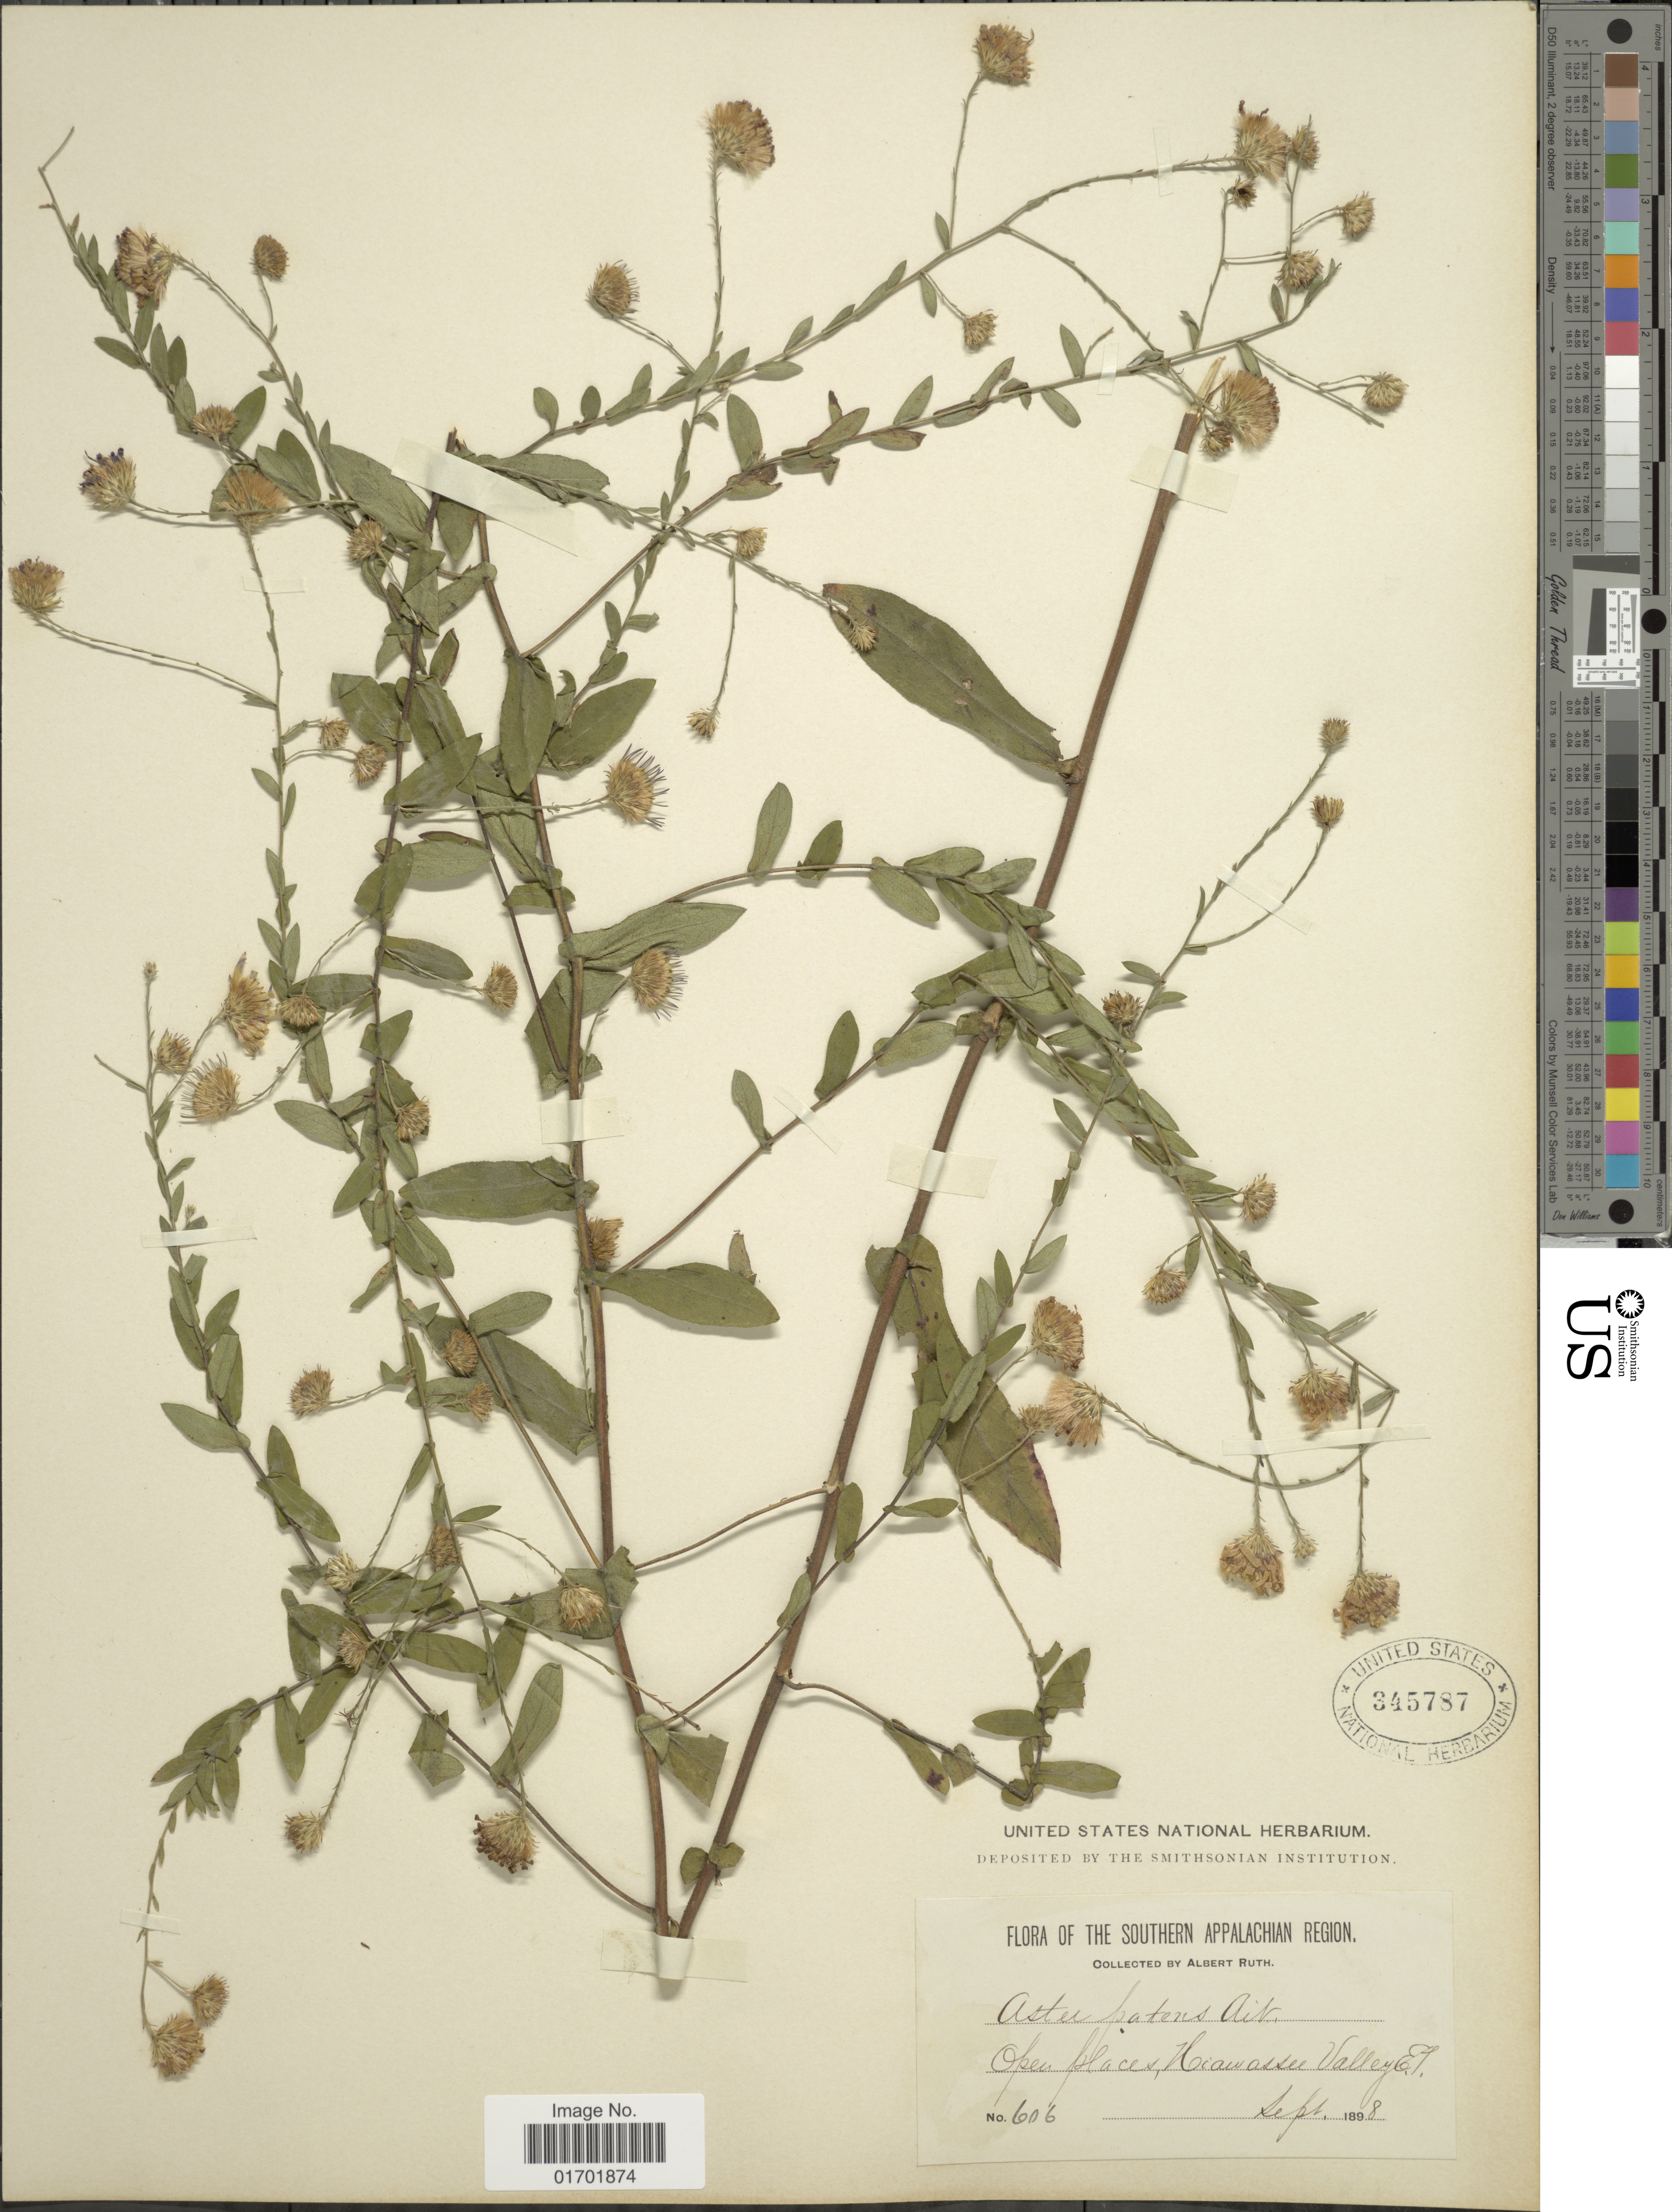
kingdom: Plantae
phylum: Tracheophyta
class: Magnoliopsida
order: Asterales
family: Asteraceae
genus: Symphyotrichum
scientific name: Symphyotrichum patens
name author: (Aiton) G.L. Nesom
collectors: A. Ruth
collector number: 606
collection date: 1898-09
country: United States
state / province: Tennessee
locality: The Southern Appalachian Region, Hiawassee Valley, E.T.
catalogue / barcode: US 345787